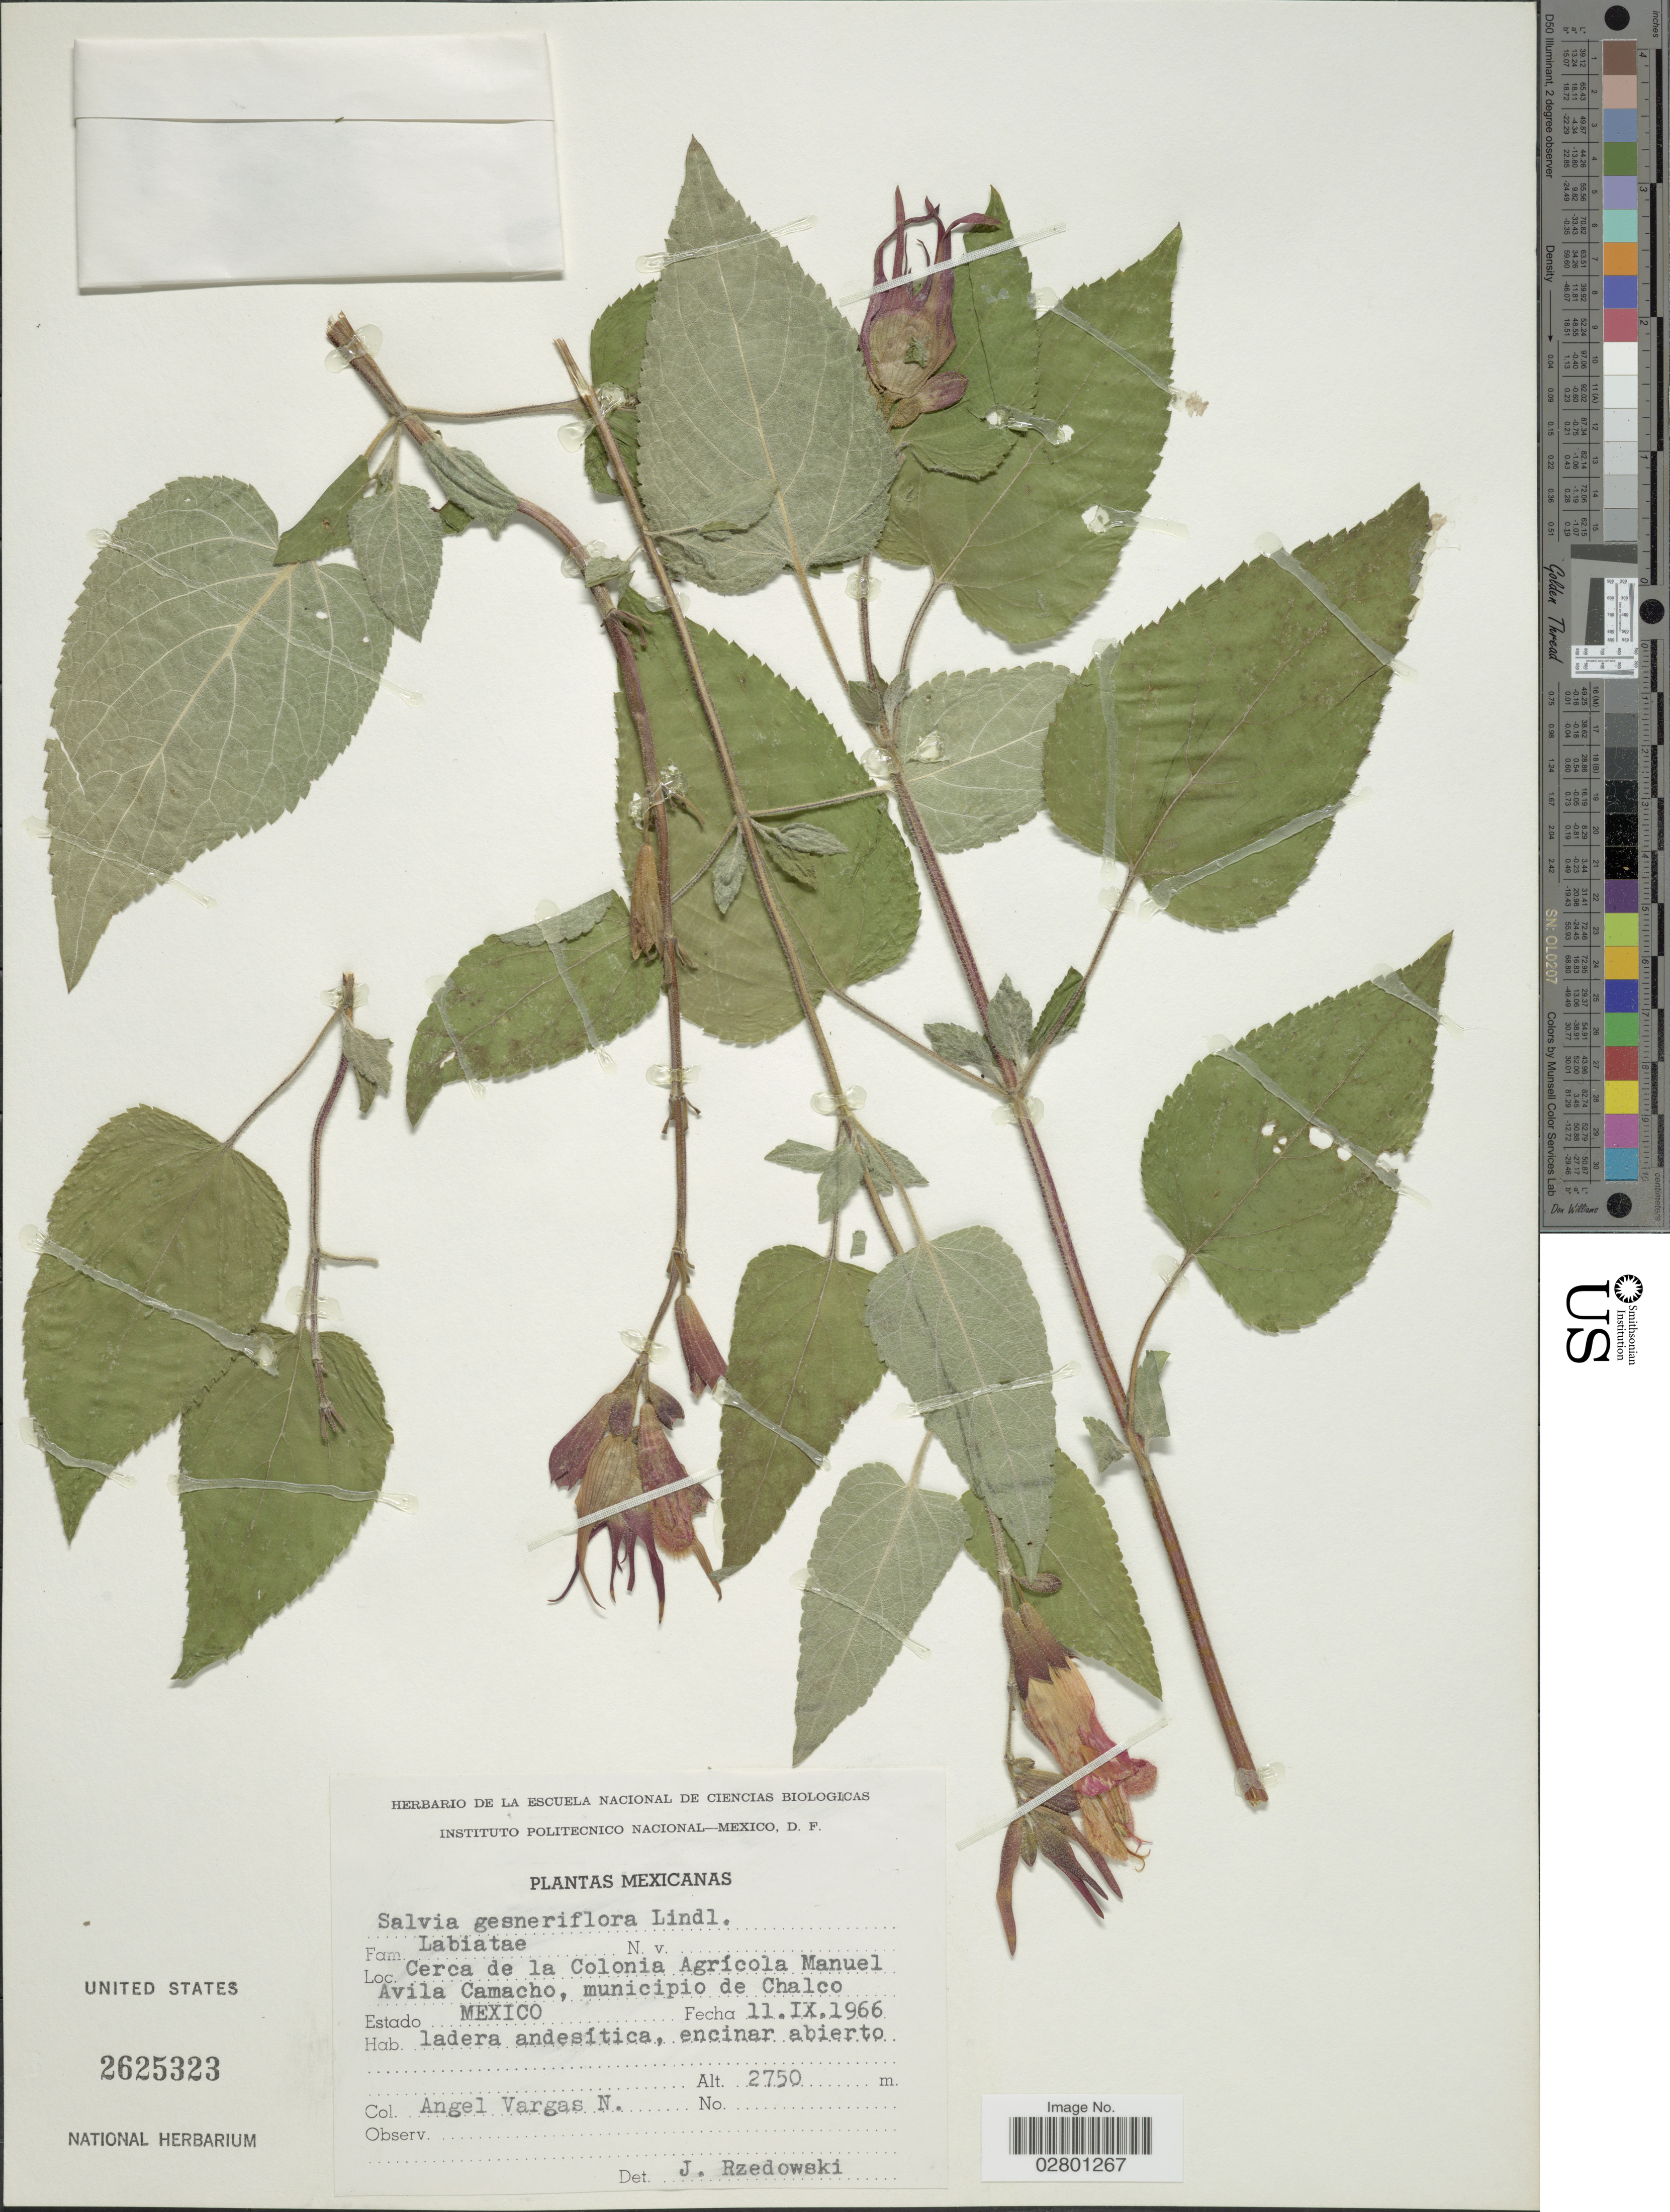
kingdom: Plantae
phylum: Tracheophyta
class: Magnoliopsida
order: Lamiales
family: Lamiaceae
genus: Salvia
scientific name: Salvia gesneriiflora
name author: Lindl. & Paxton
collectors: A. Vargas N.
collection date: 1966-09-11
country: Mexico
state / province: México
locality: Mexicanas. Cerca de la Colonia Agrícola Manuel Avila Camacho, municipio de Chalco.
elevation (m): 2750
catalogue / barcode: US 2625323